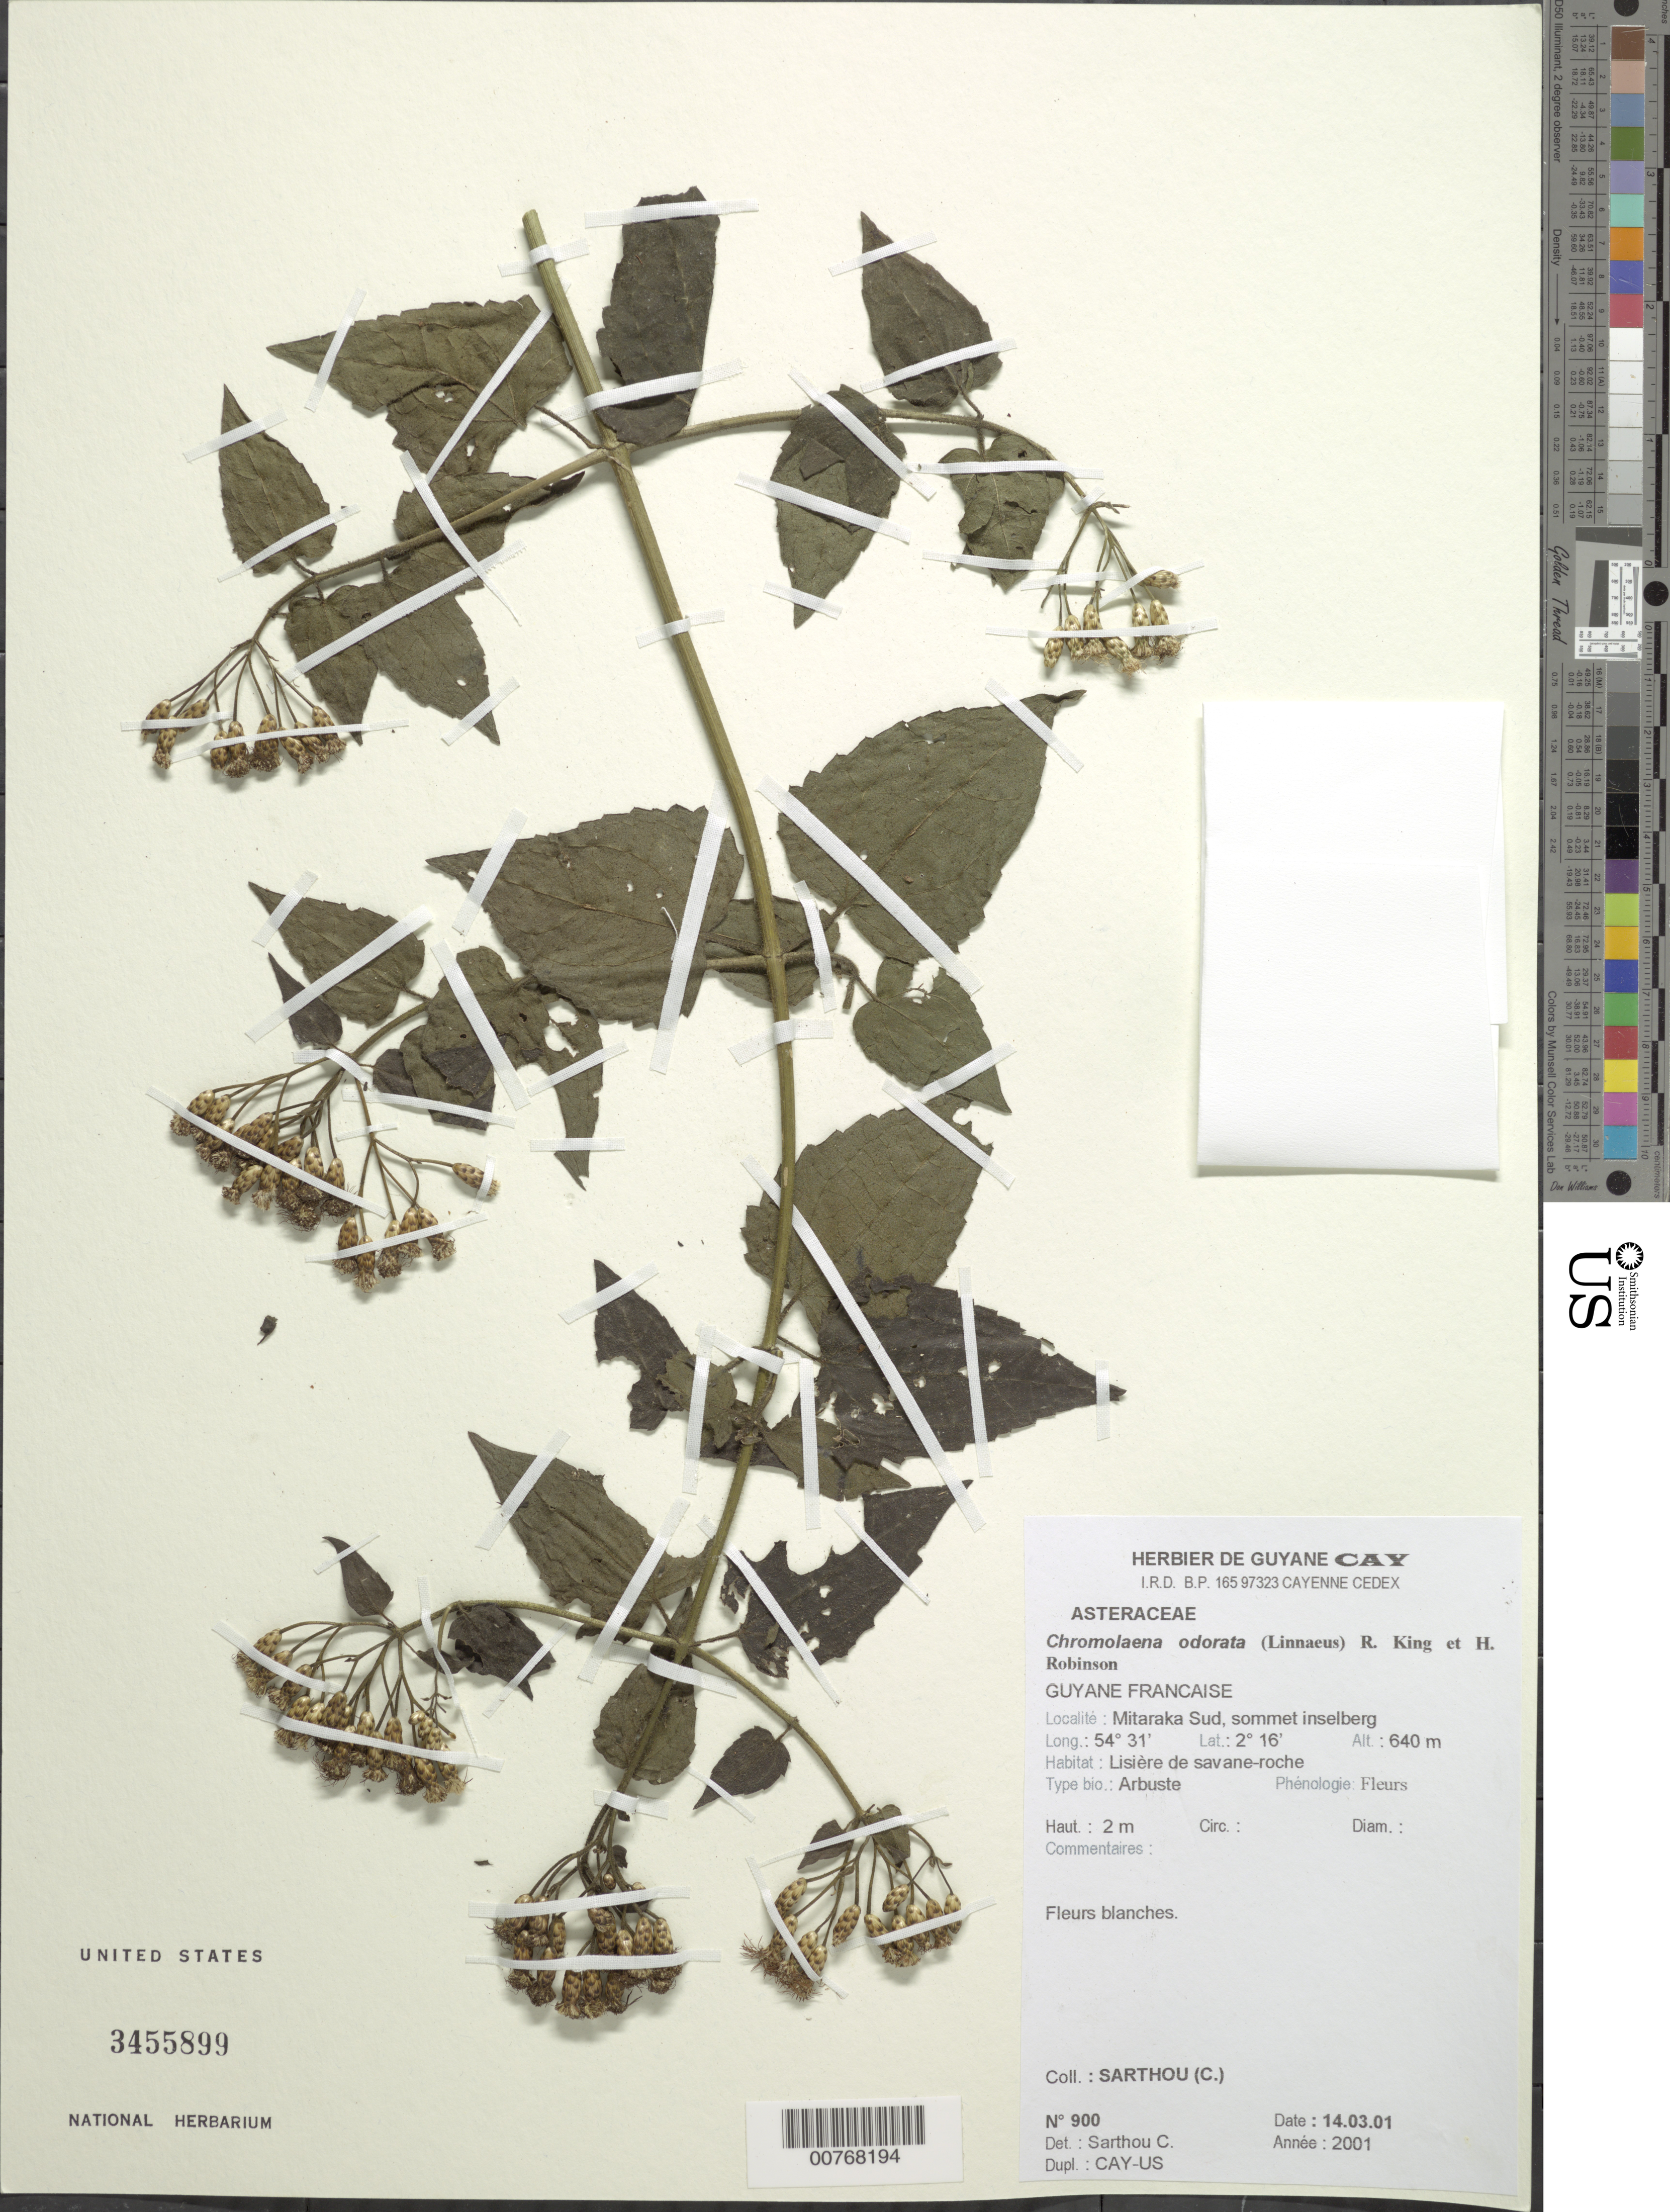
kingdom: Plantae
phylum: Tracheophyta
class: Magnoliopsida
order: Asterales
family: Asteraceae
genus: Chromolaena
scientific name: Chromolaena odorata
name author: (L.) R.M. King & H. Rob.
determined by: Sarthou, C.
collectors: C. Sarthou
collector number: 900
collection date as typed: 14-Mar-01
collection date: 2001-03-14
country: French Guiana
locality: Mitaraka Sud, sommet inselberg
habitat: Lisière de savane-roche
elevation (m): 640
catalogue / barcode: US 3455899